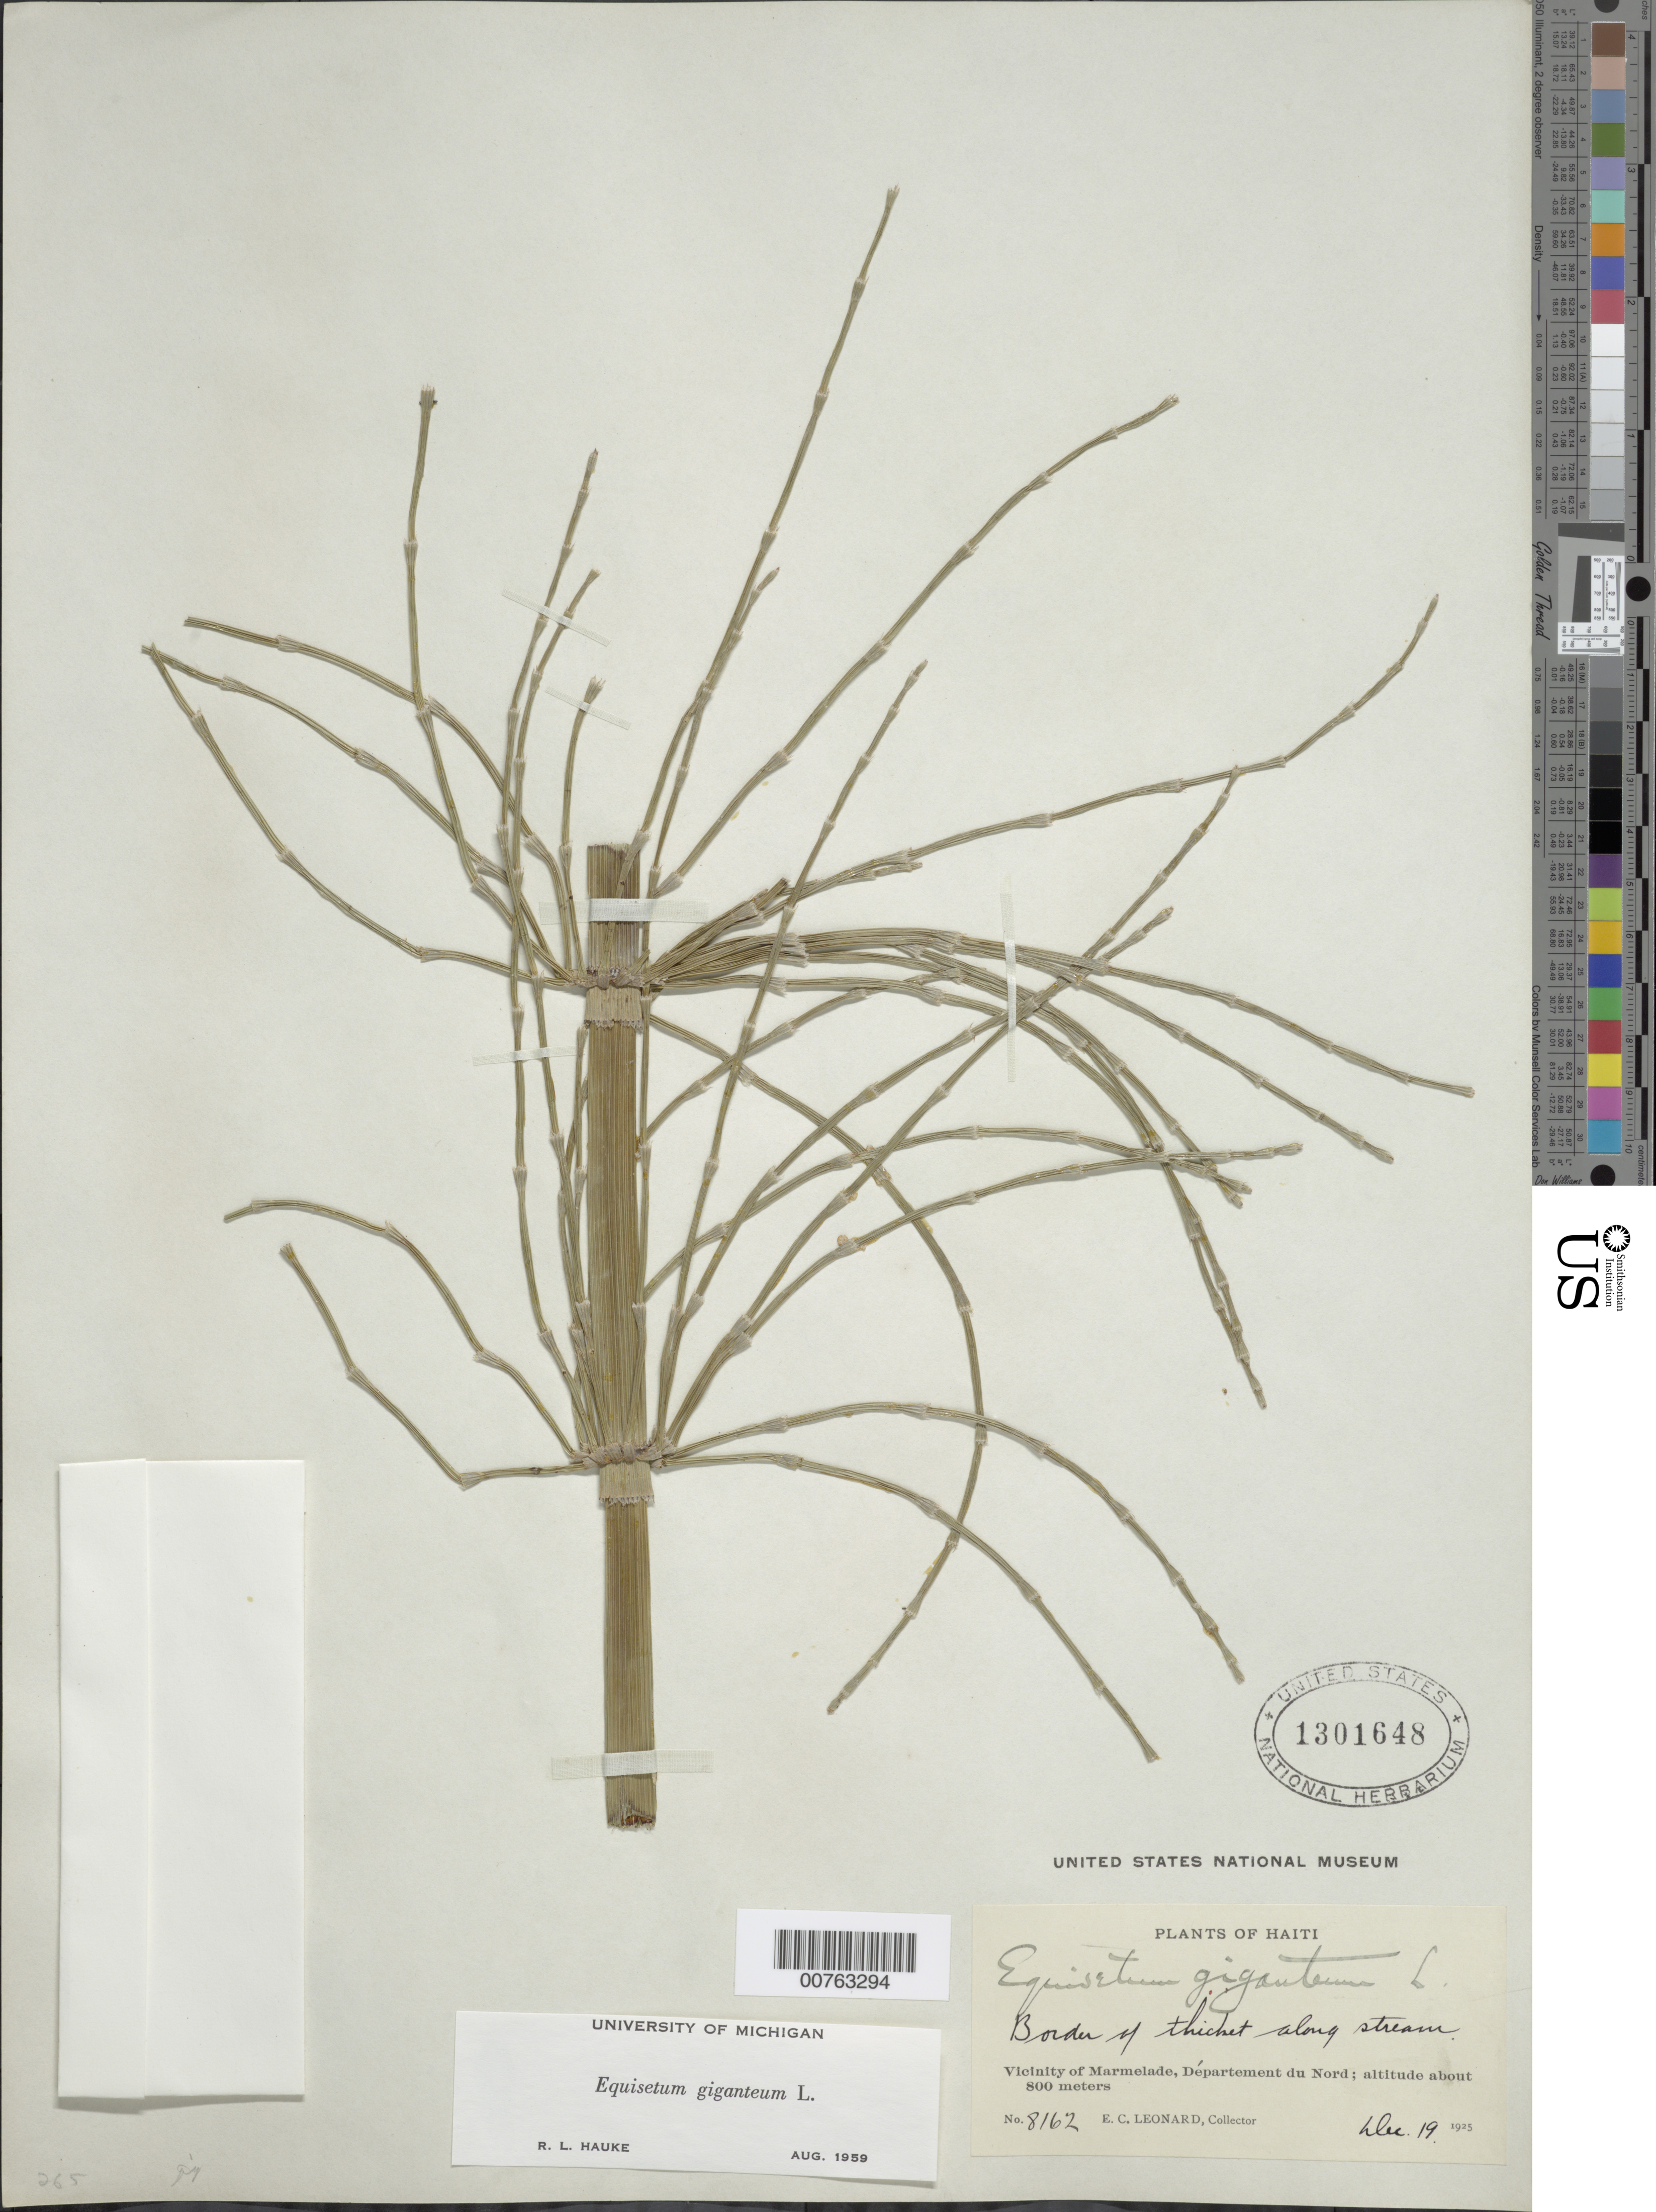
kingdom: Plantae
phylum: Tracheophyta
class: Polypodiopsida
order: Equisetales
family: Equisetaceae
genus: Equisetum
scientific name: Equisetum giganteum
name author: L.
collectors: E. C. Leonard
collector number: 8162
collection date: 1925-12-19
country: Haiti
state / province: Nord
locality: Vicinity of Marmelade, Department du Nord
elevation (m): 800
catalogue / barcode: US 1301648